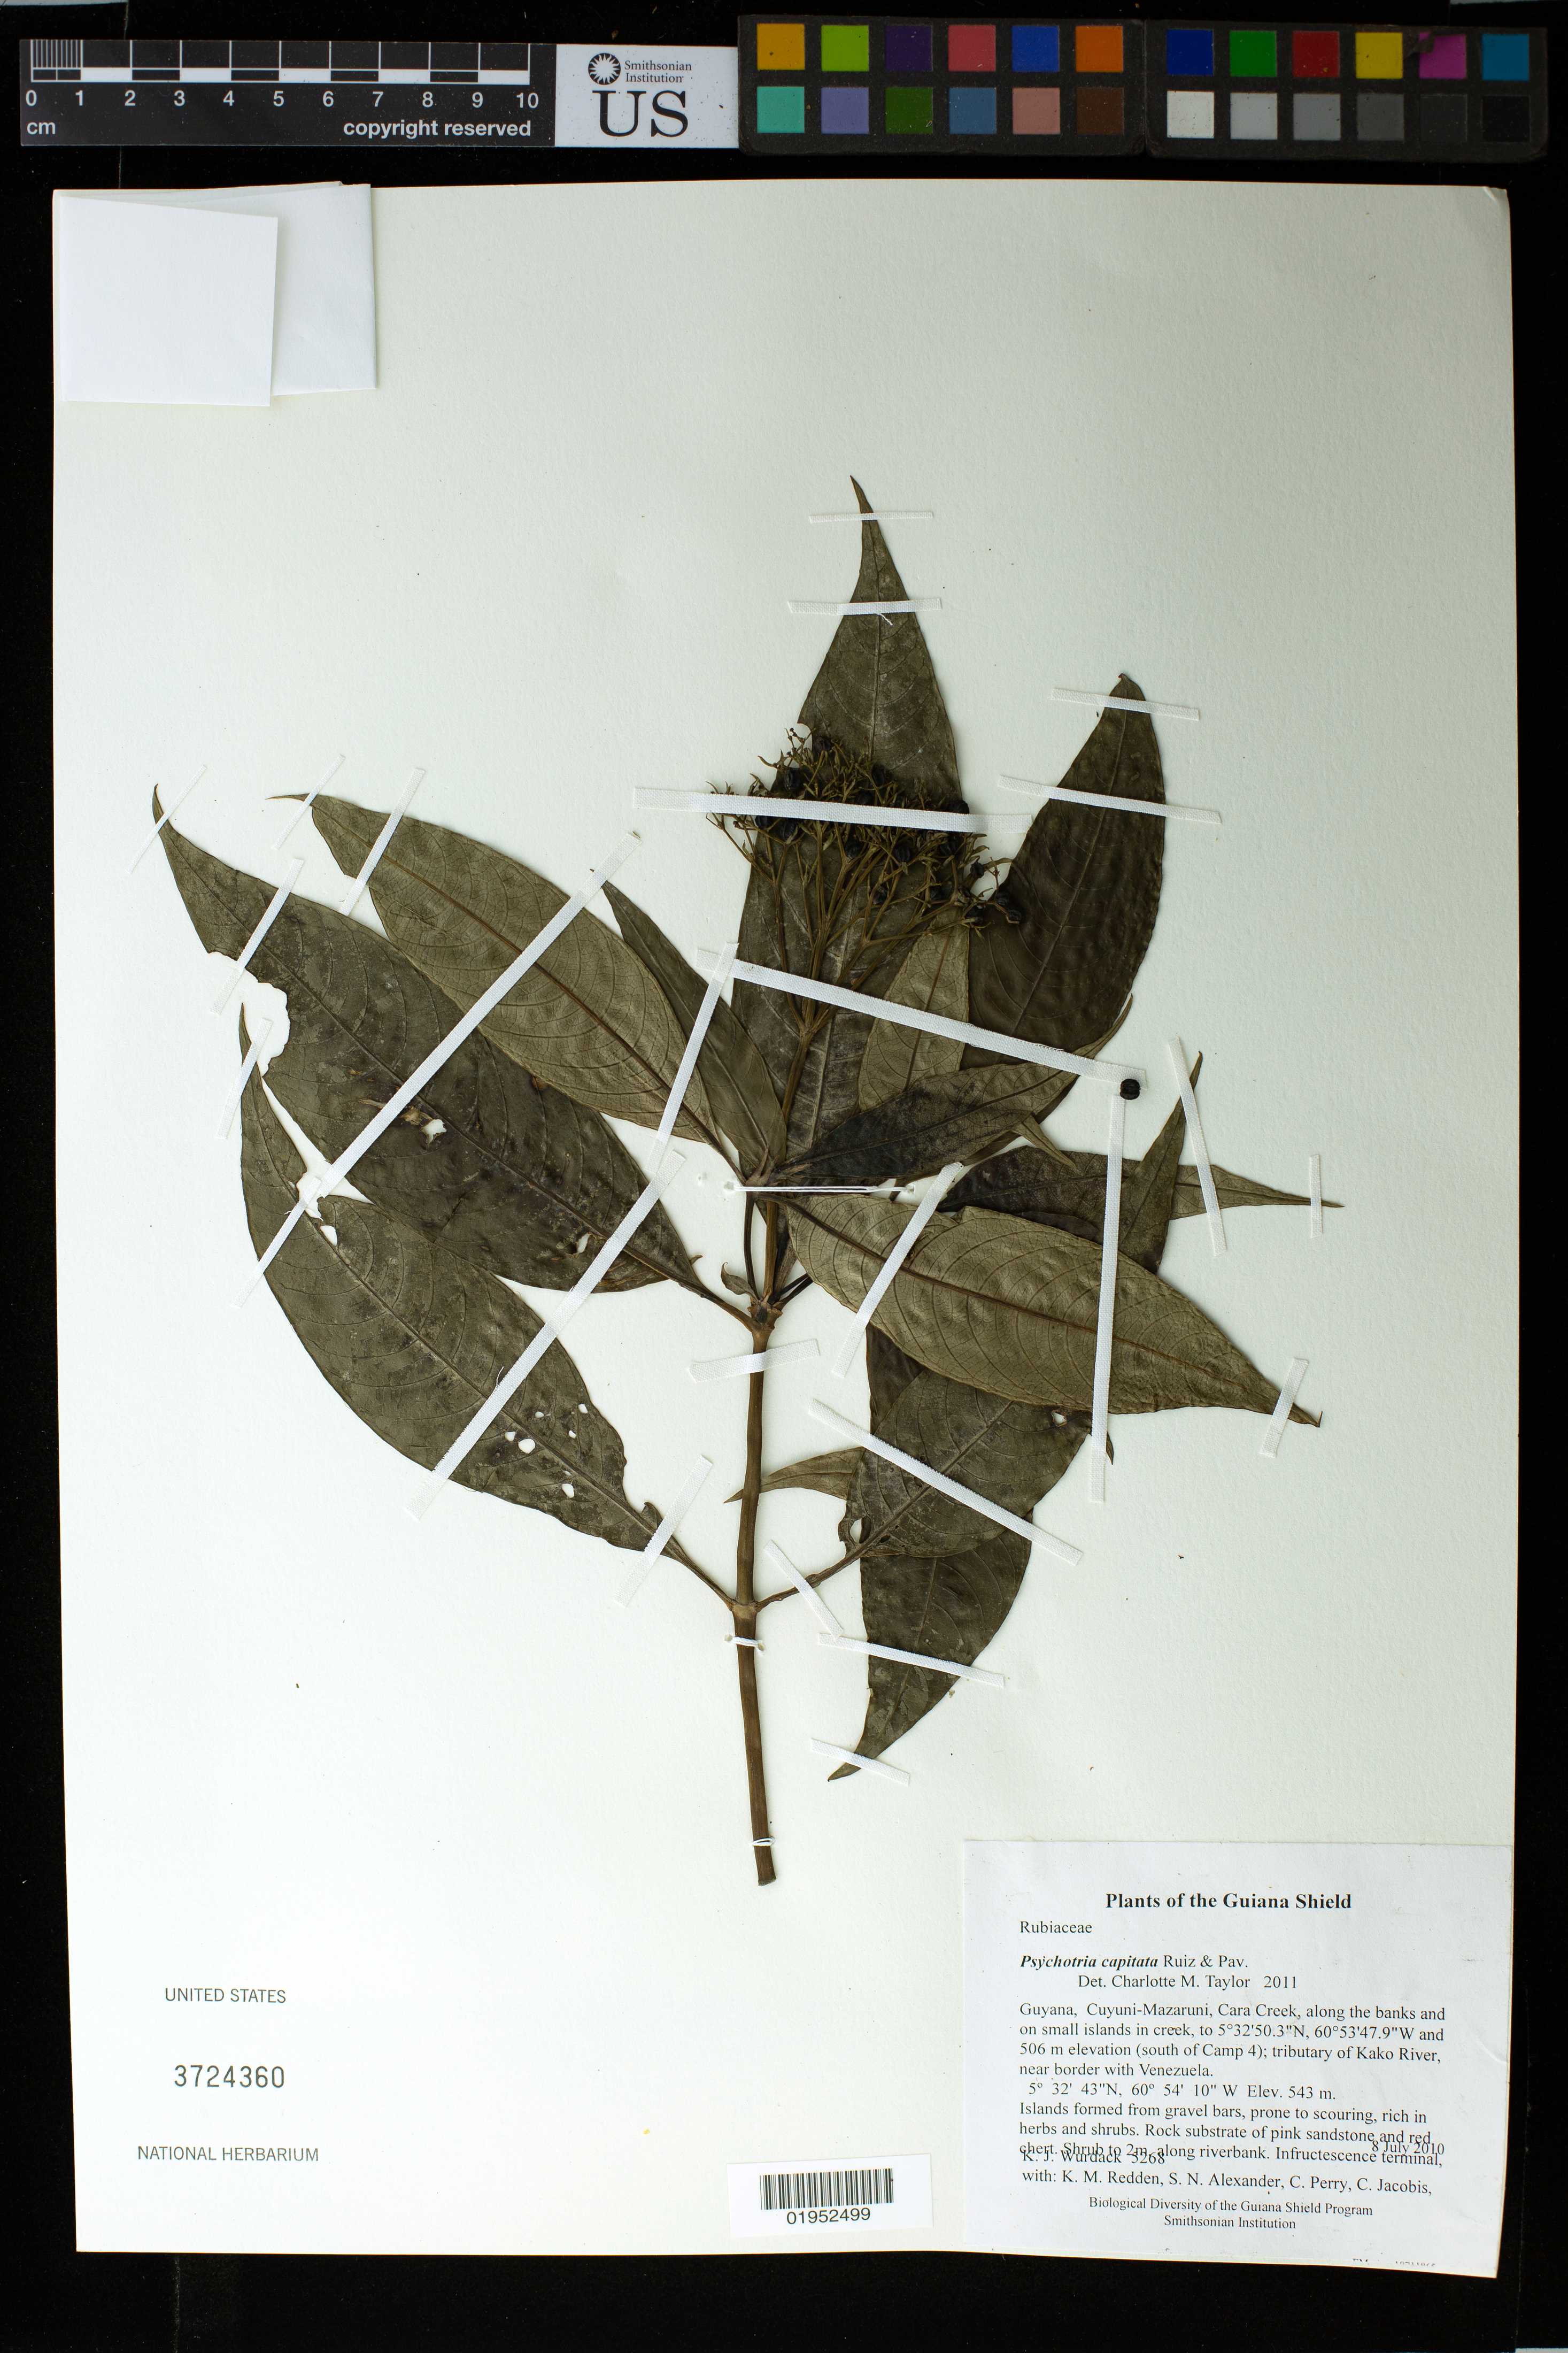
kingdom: Plantae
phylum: Tracheophyta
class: Magnoliopsida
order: Gentianales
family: Rubiaceae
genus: Palicourea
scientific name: Palicourea violacea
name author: (Aubl.) A. Rich.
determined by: Kirkbride, J. H., Jr.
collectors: K. Wurdack, K. M. Redden, S. N. Alexander, C. Perry, C. Jacobis, D. Hunter, V. Roland & H. Hunter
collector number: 5268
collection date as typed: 8 July 2010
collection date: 2010-07-08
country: Guyana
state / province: Cuyuni-Mazaruni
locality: Cara Creek, along the banks and on small islands in creek, to 5°32'50.3"N, 60°53'47.9"W and 506 m elevation (south of Camp 4); tributary of Kako River, near border with Venezuela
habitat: Islands formed from gravel bars, prone to scouring, rich in herbs and shrubs. Rock substrate of pink sandstone and red chert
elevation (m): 543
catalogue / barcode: US 3724360